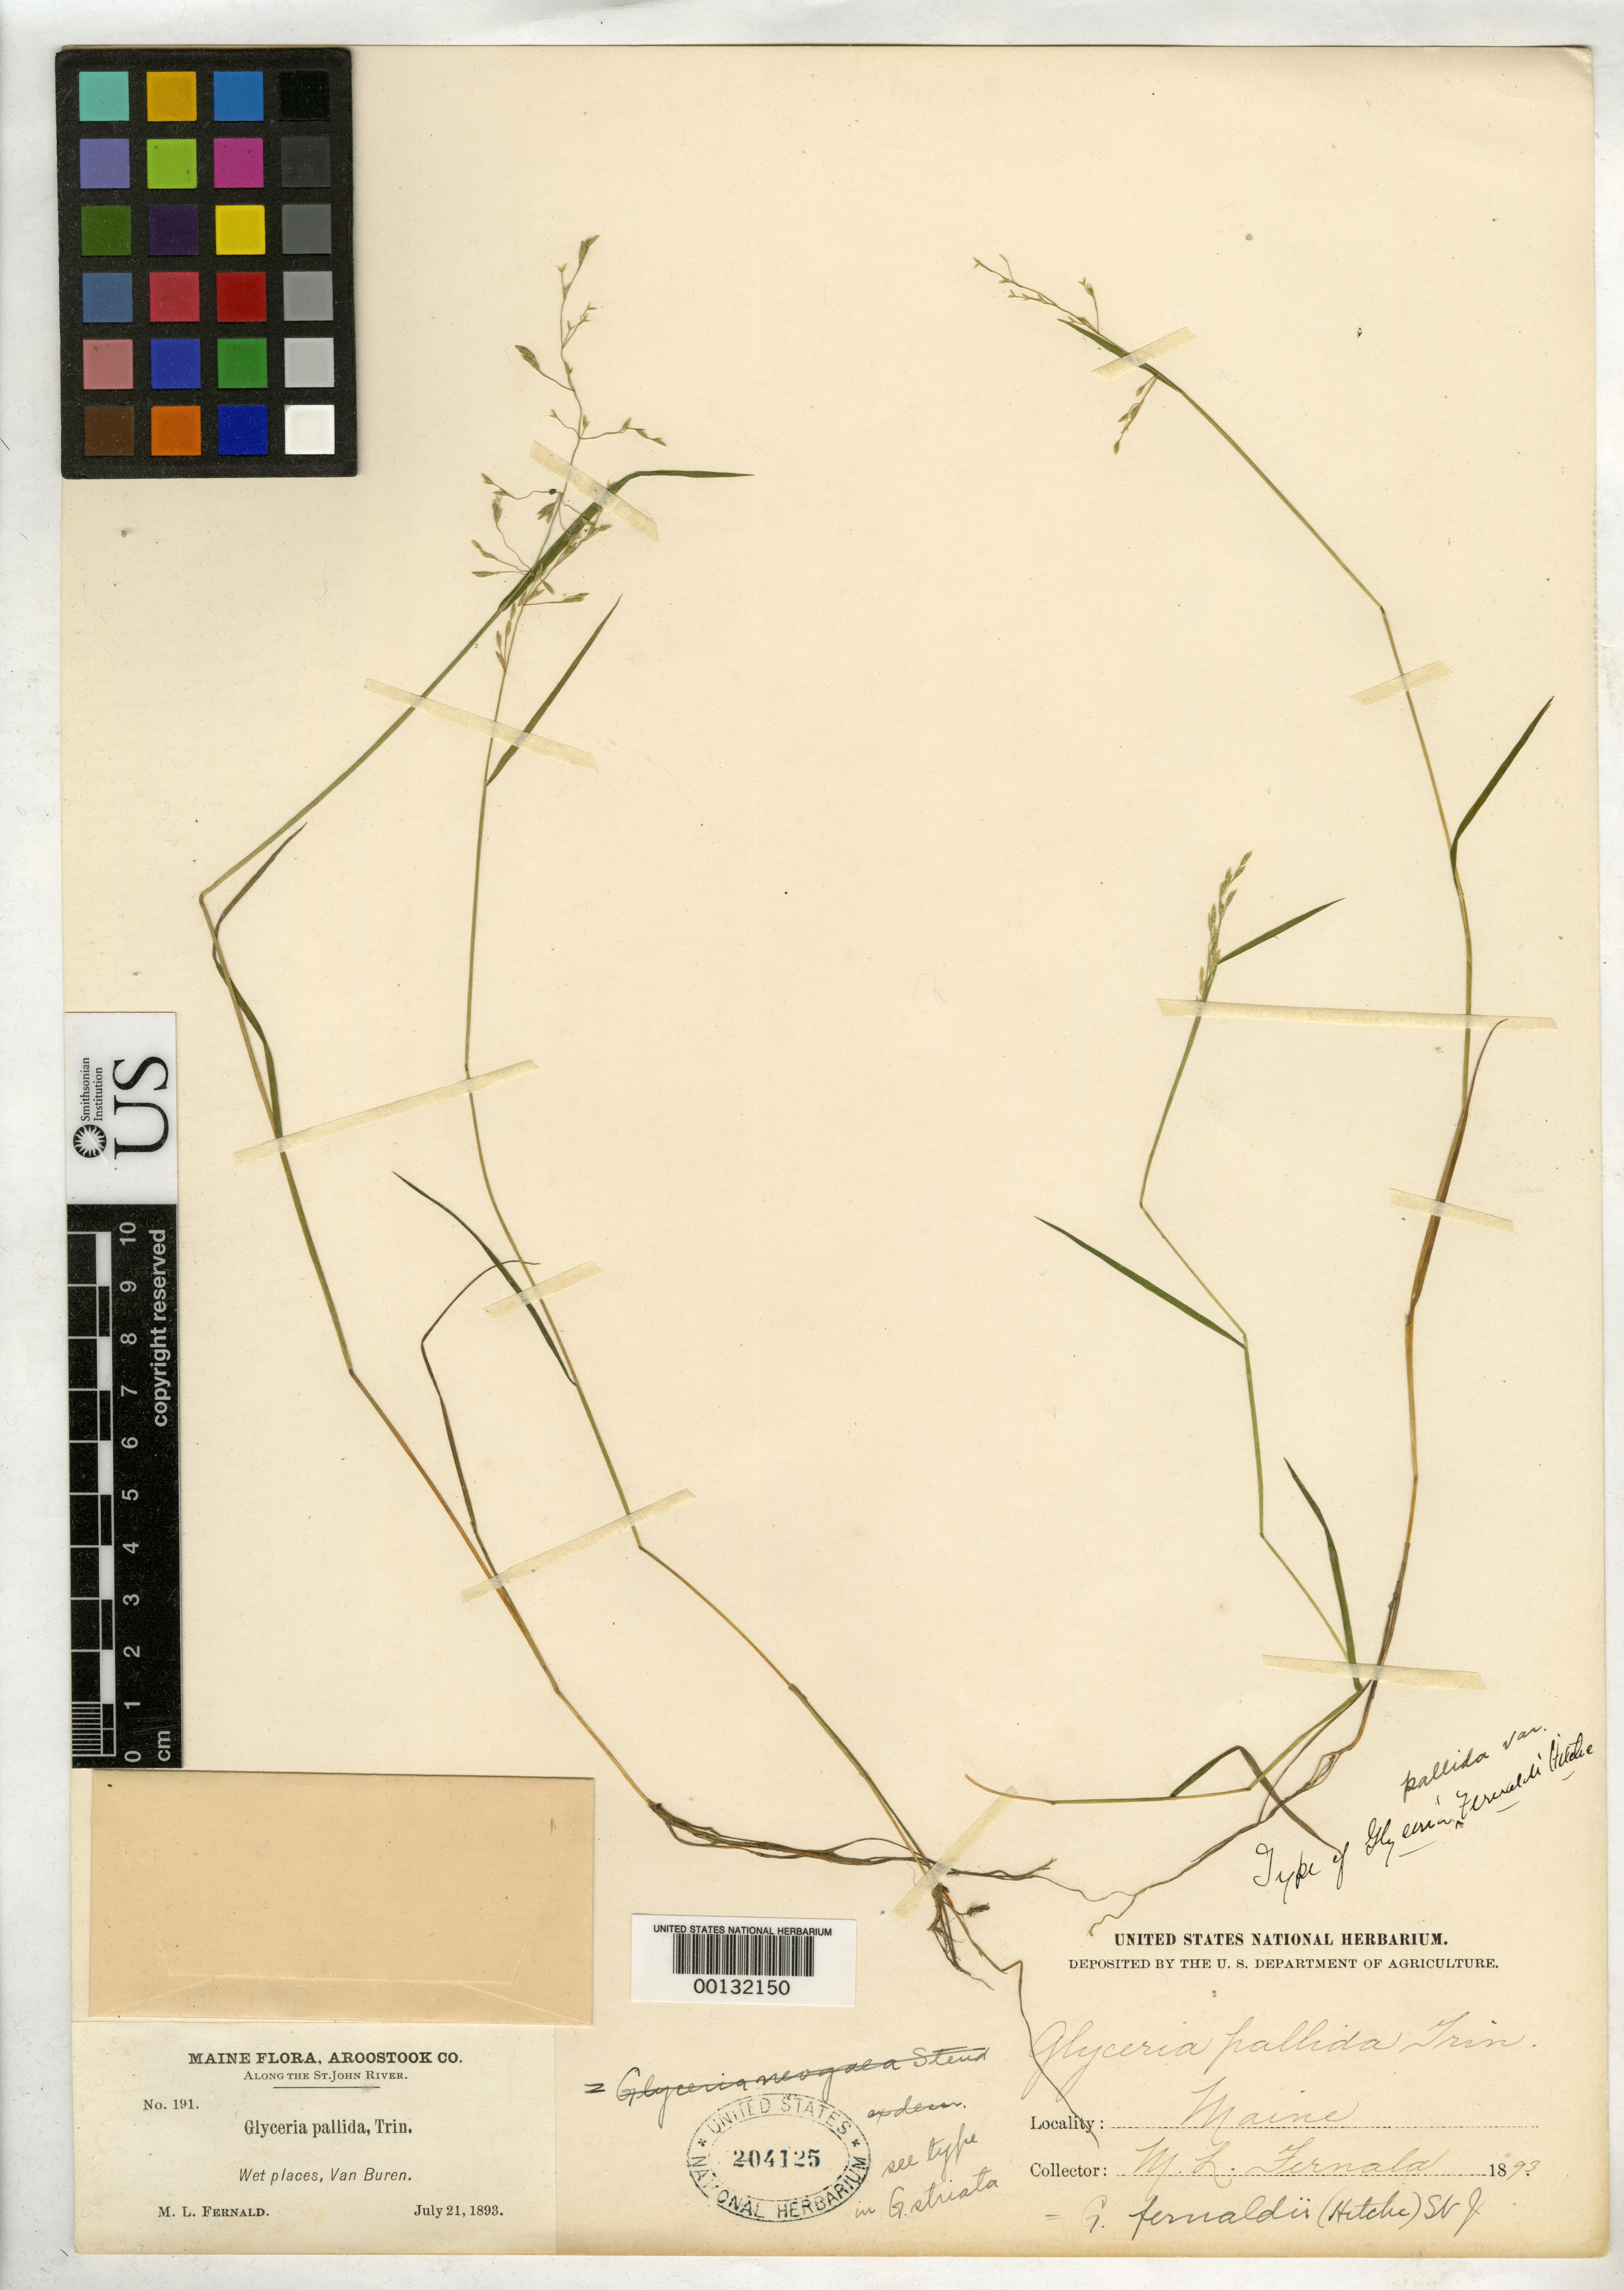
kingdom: Plantae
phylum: Tracheophyta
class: Liliopsida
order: Poales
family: Poaceae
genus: Glyceria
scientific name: Glyceria pallida var. fernaldii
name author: Hitchc.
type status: Isotype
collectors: M. L. Fernald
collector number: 191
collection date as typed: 21 Jul 1893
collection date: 1893-07-21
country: United States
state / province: Maine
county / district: Aroostook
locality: Along St. John River, Van Buren.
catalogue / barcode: US 204125